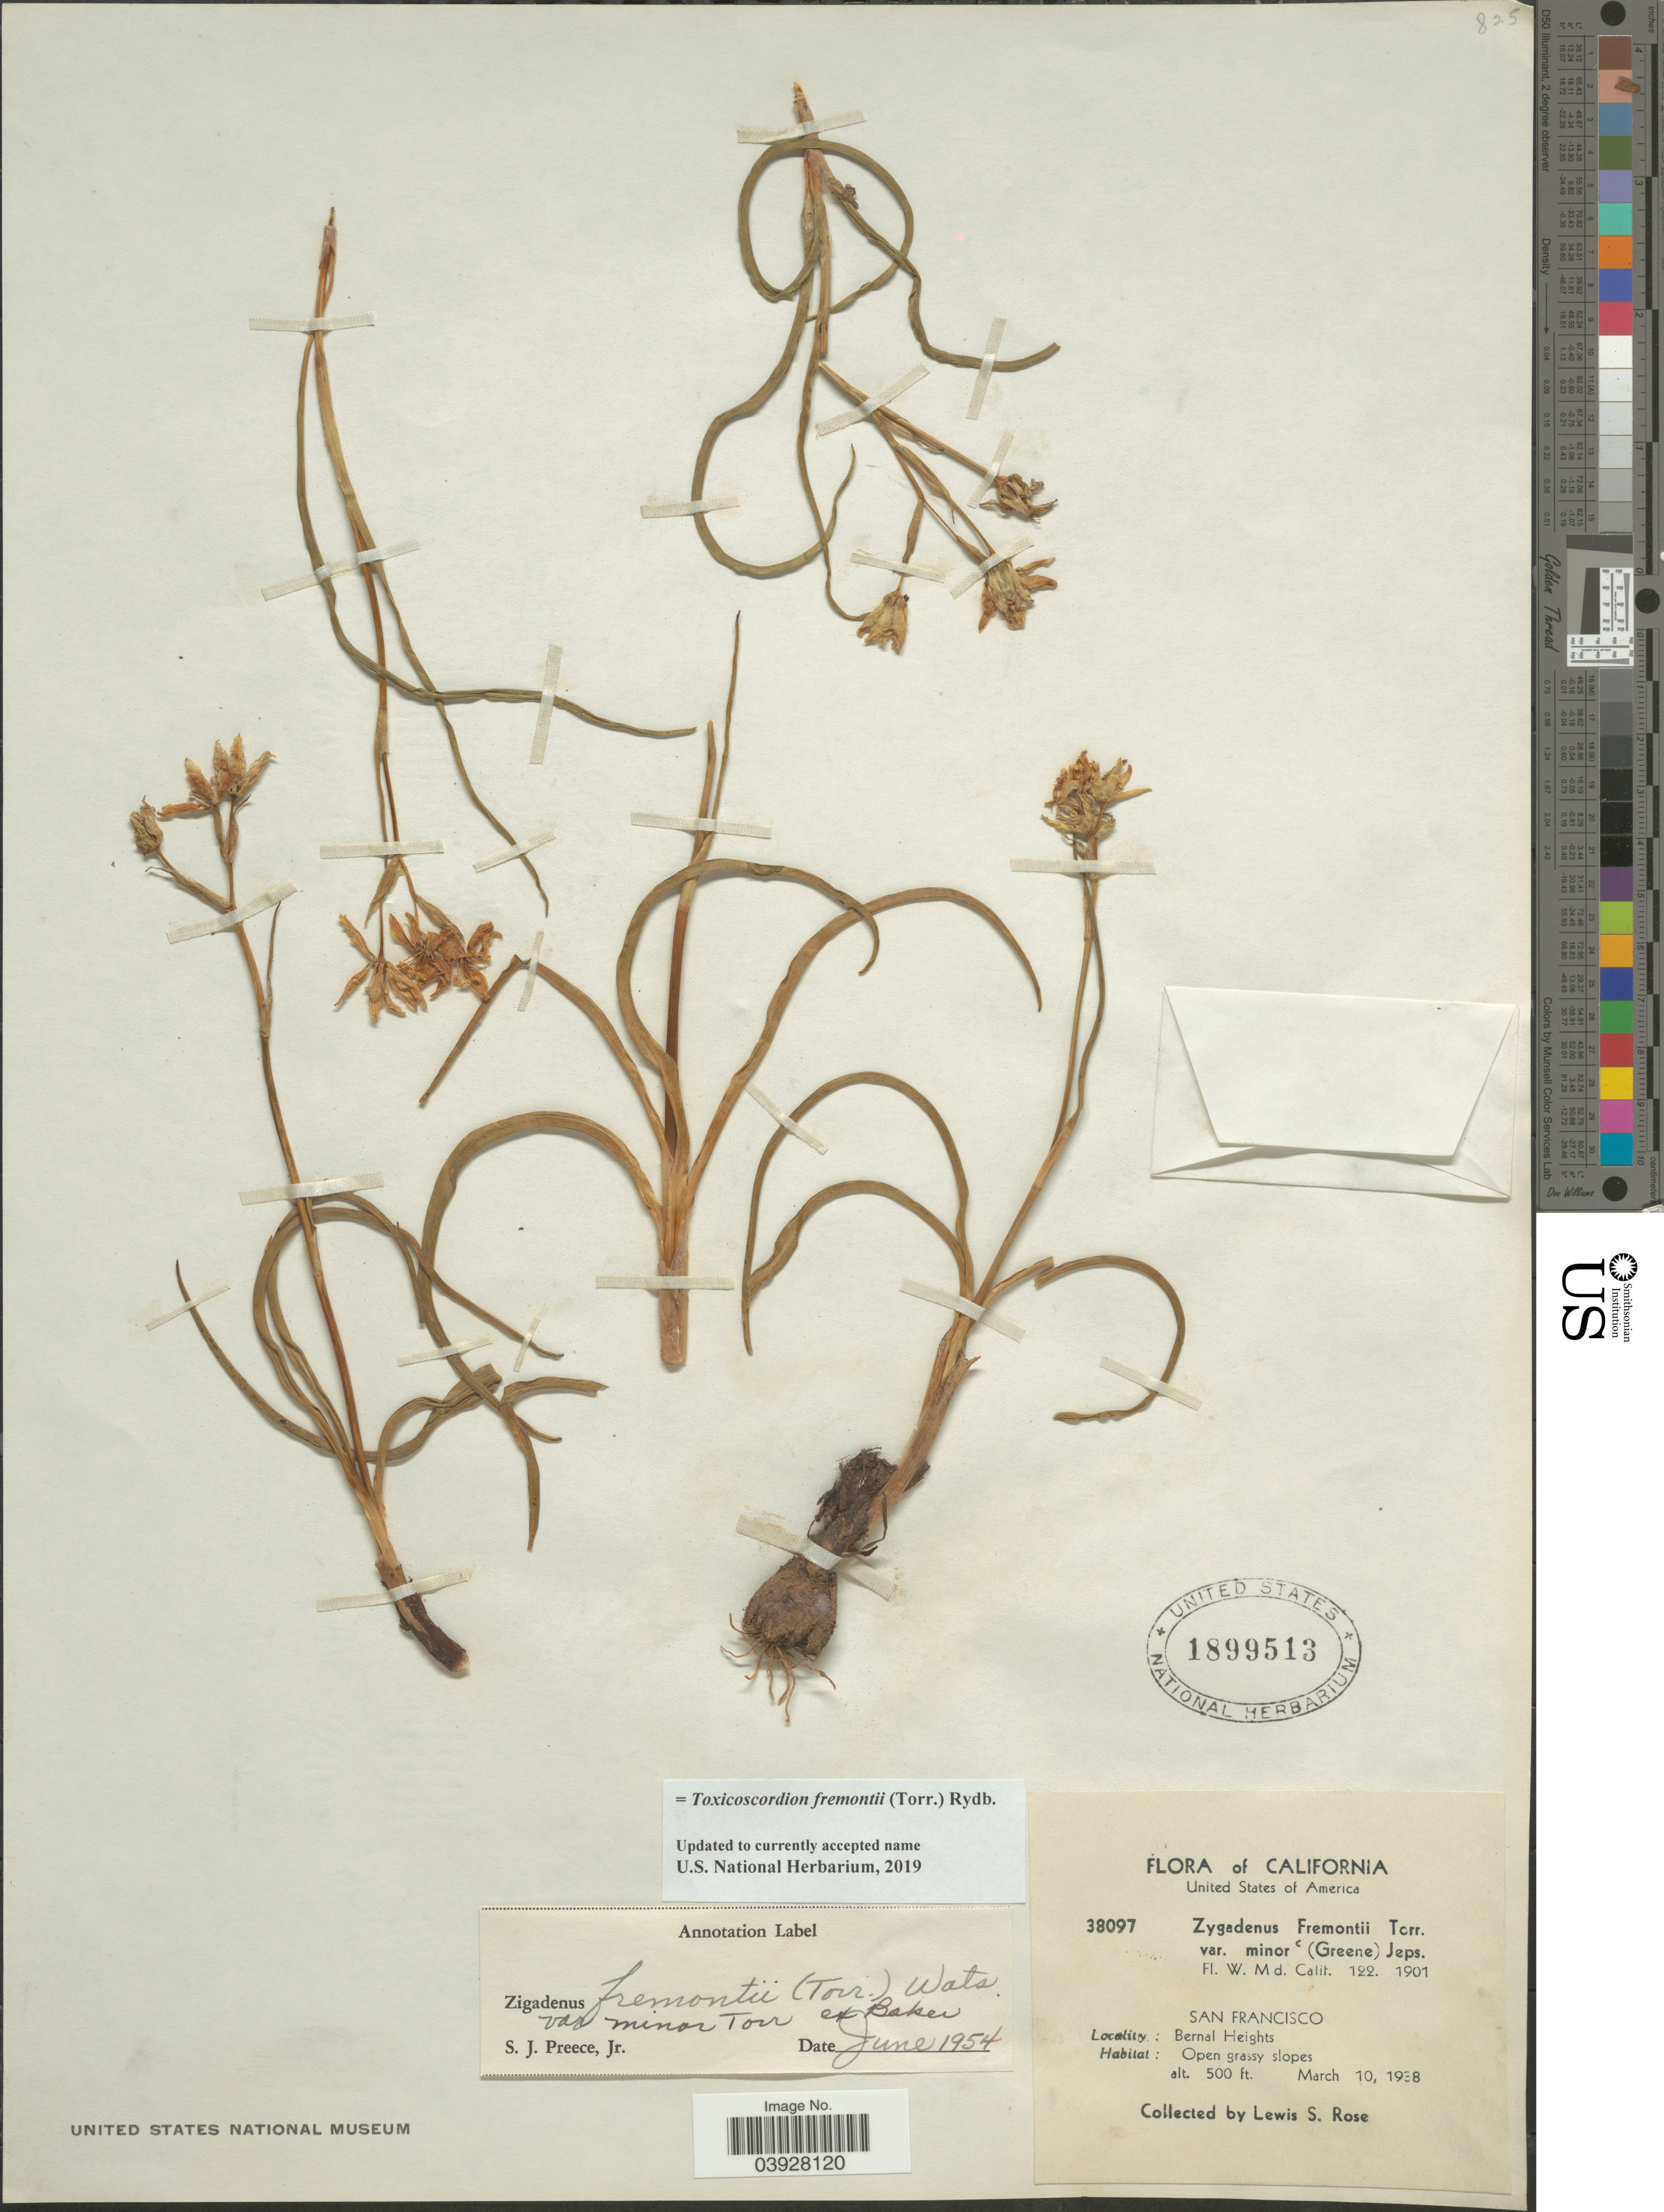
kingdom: Plantae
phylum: Tracheophyta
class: Liliopsida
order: Liliales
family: Melanthiaceae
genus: Toxicoscordion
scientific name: Toxicoscordion fremontii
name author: (Torr.) Rydb.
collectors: L. S. Rose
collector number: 38097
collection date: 1938-03-10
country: United States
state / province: California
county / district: San Francisco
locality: San Francisco. Bernal Heights.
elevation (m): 152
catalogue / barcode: US 1899513